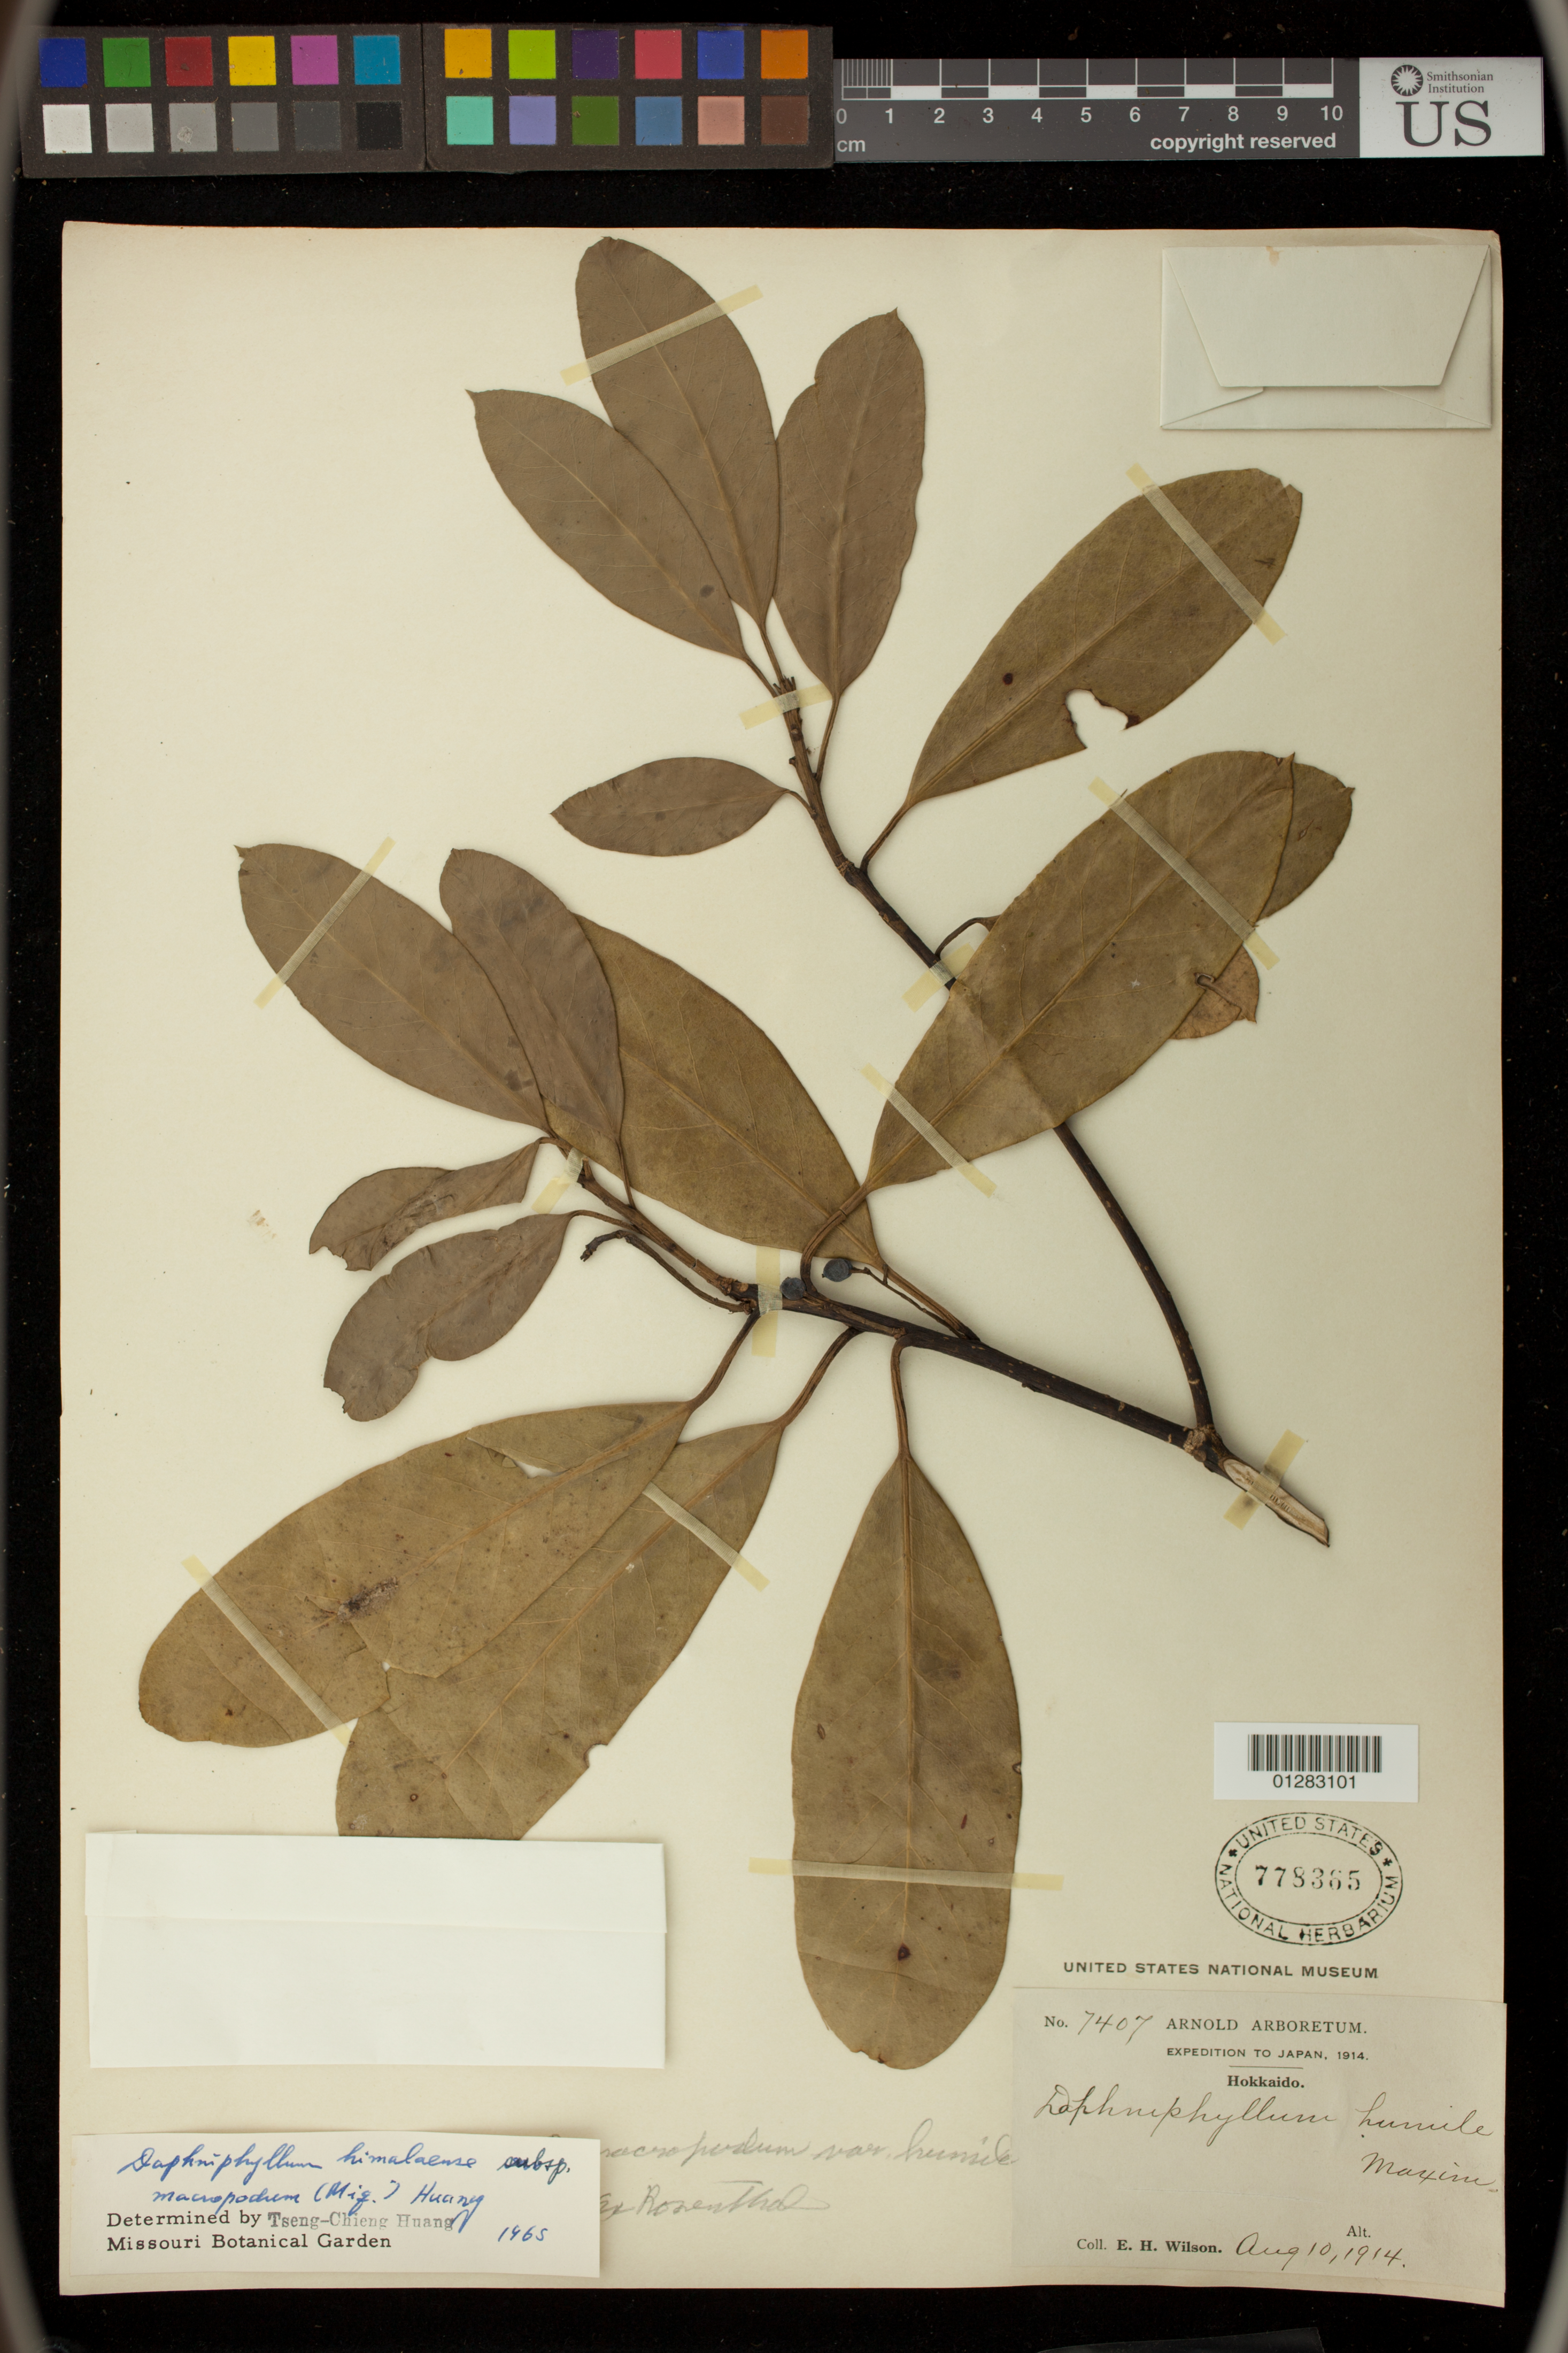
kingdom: Plantae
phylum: Tracheophyta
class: Magnoliopsida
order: Saxifragales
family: Daphniphyllaceae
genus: Daphniphyllum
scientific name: Daphniphyllum himalayense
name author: (Benth.) Müll. Arg.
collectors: E. H. Wilson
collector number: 7407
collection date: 1914-08-10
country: Japan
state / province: Hokkaido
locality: Hokkaido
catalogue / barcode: US 778385